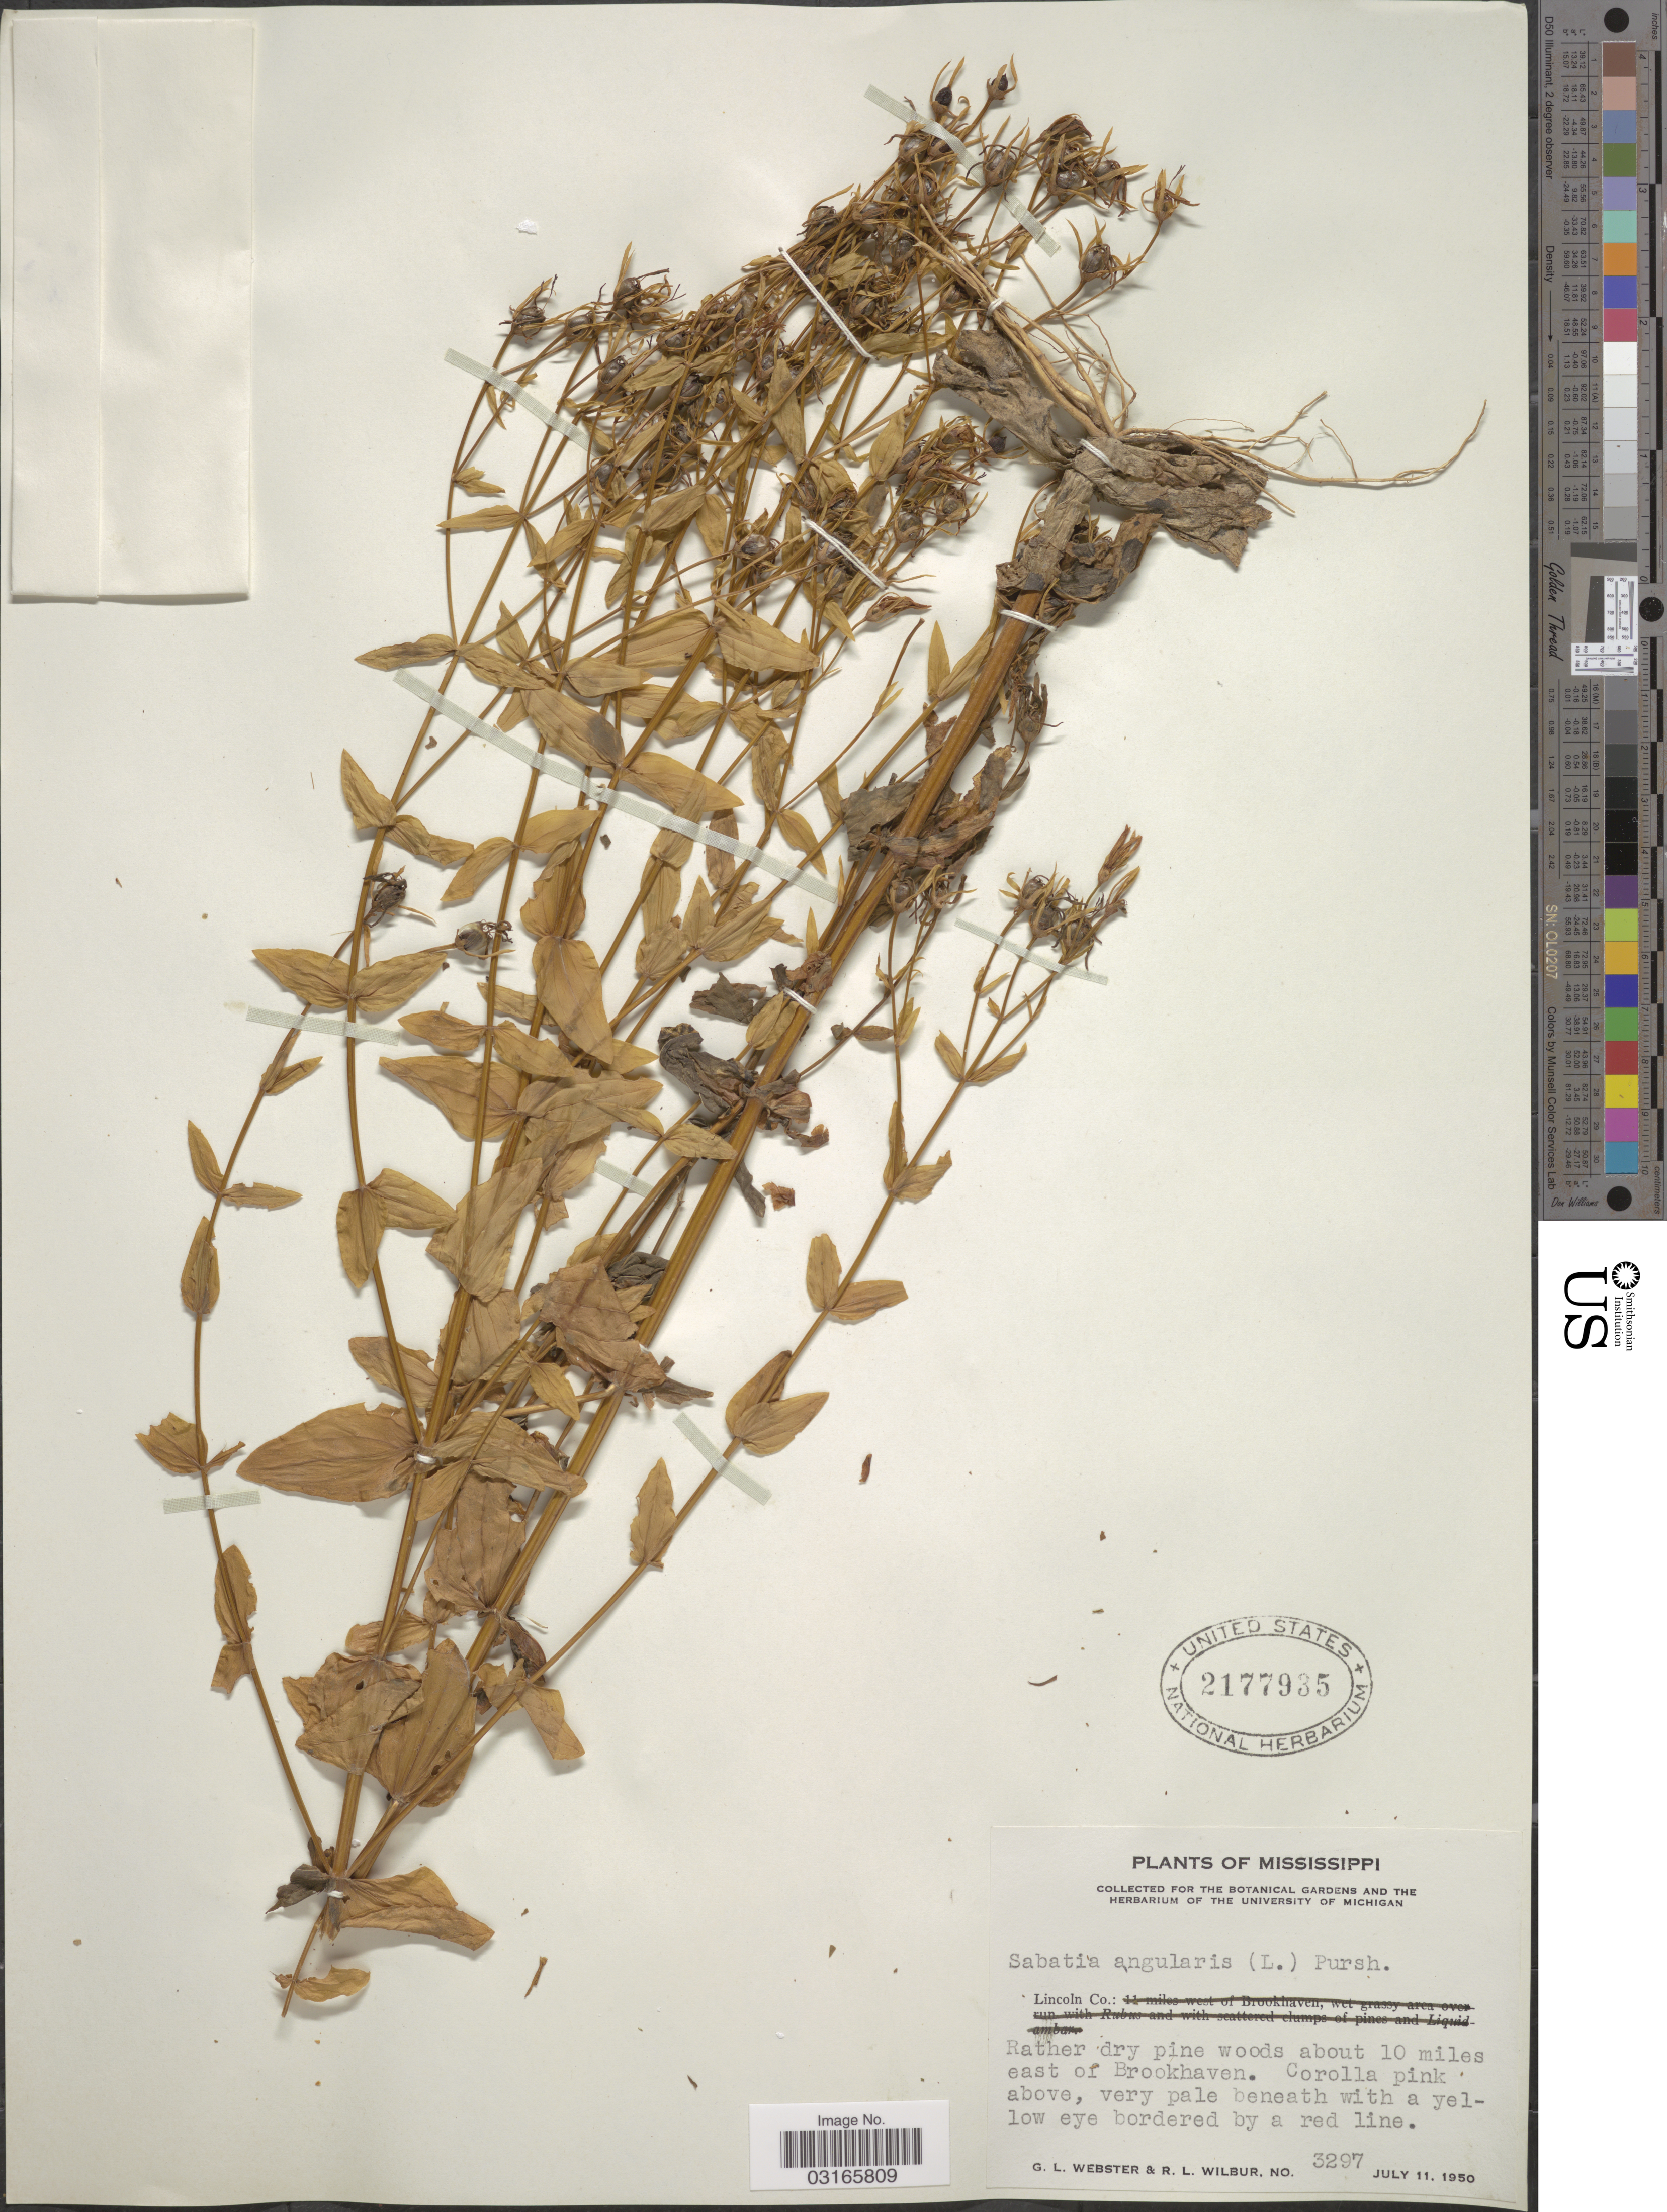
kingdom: Plantae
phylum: Tracheophyta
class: Magnoliopsida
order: Gentianales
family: Gentianaceae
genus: Sabatia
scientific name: Sabatia angularis (L.) Pursh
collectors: G. L. Webster & R. L. Wilbur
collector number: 3297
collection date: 1950-07-11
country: United States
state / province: Mississippi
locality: Rather dry pine woods about 10 miles east of Brookhaven.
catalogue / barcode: US 2177935